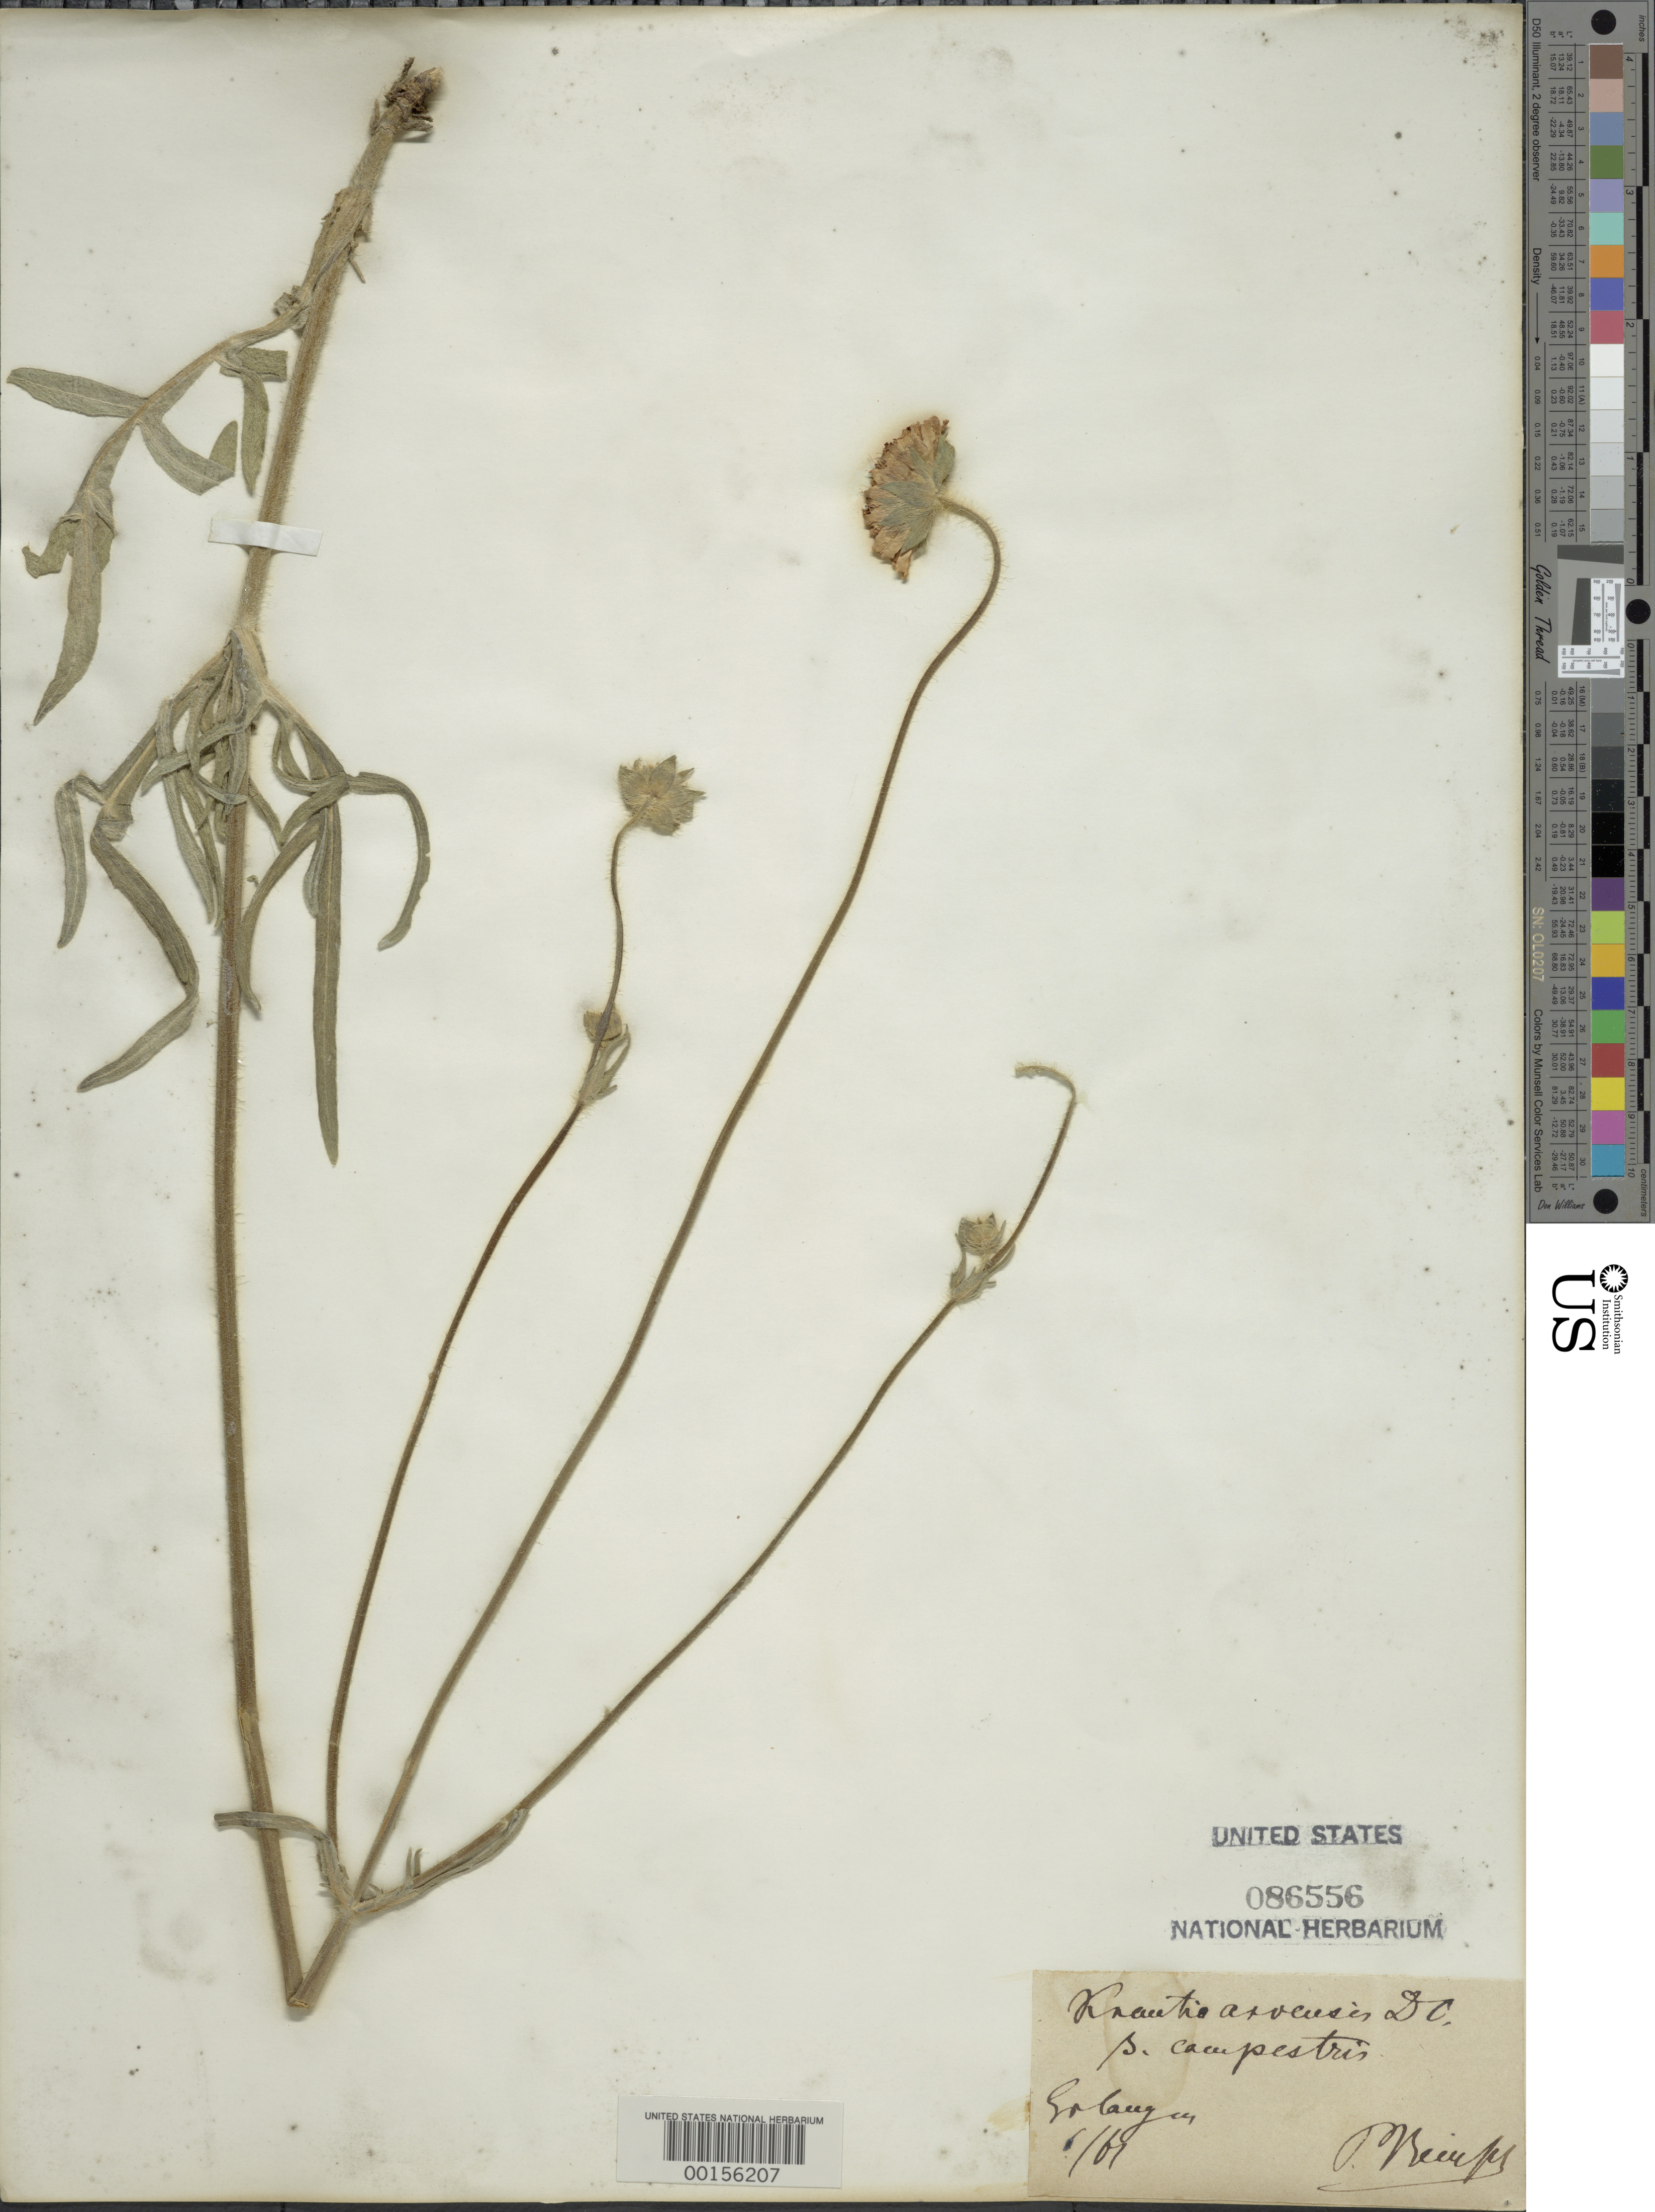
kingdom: Plantae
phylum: Tracheophyta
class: Magnoliopsida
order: Dipsacales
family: Caprifoliaceae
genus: Knautia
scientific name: Knautia arvensis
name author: (L.) Coult.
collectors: O. Breiups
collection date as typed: Jun 1861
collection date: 1861-06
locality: Golangen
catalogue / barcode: US 86556